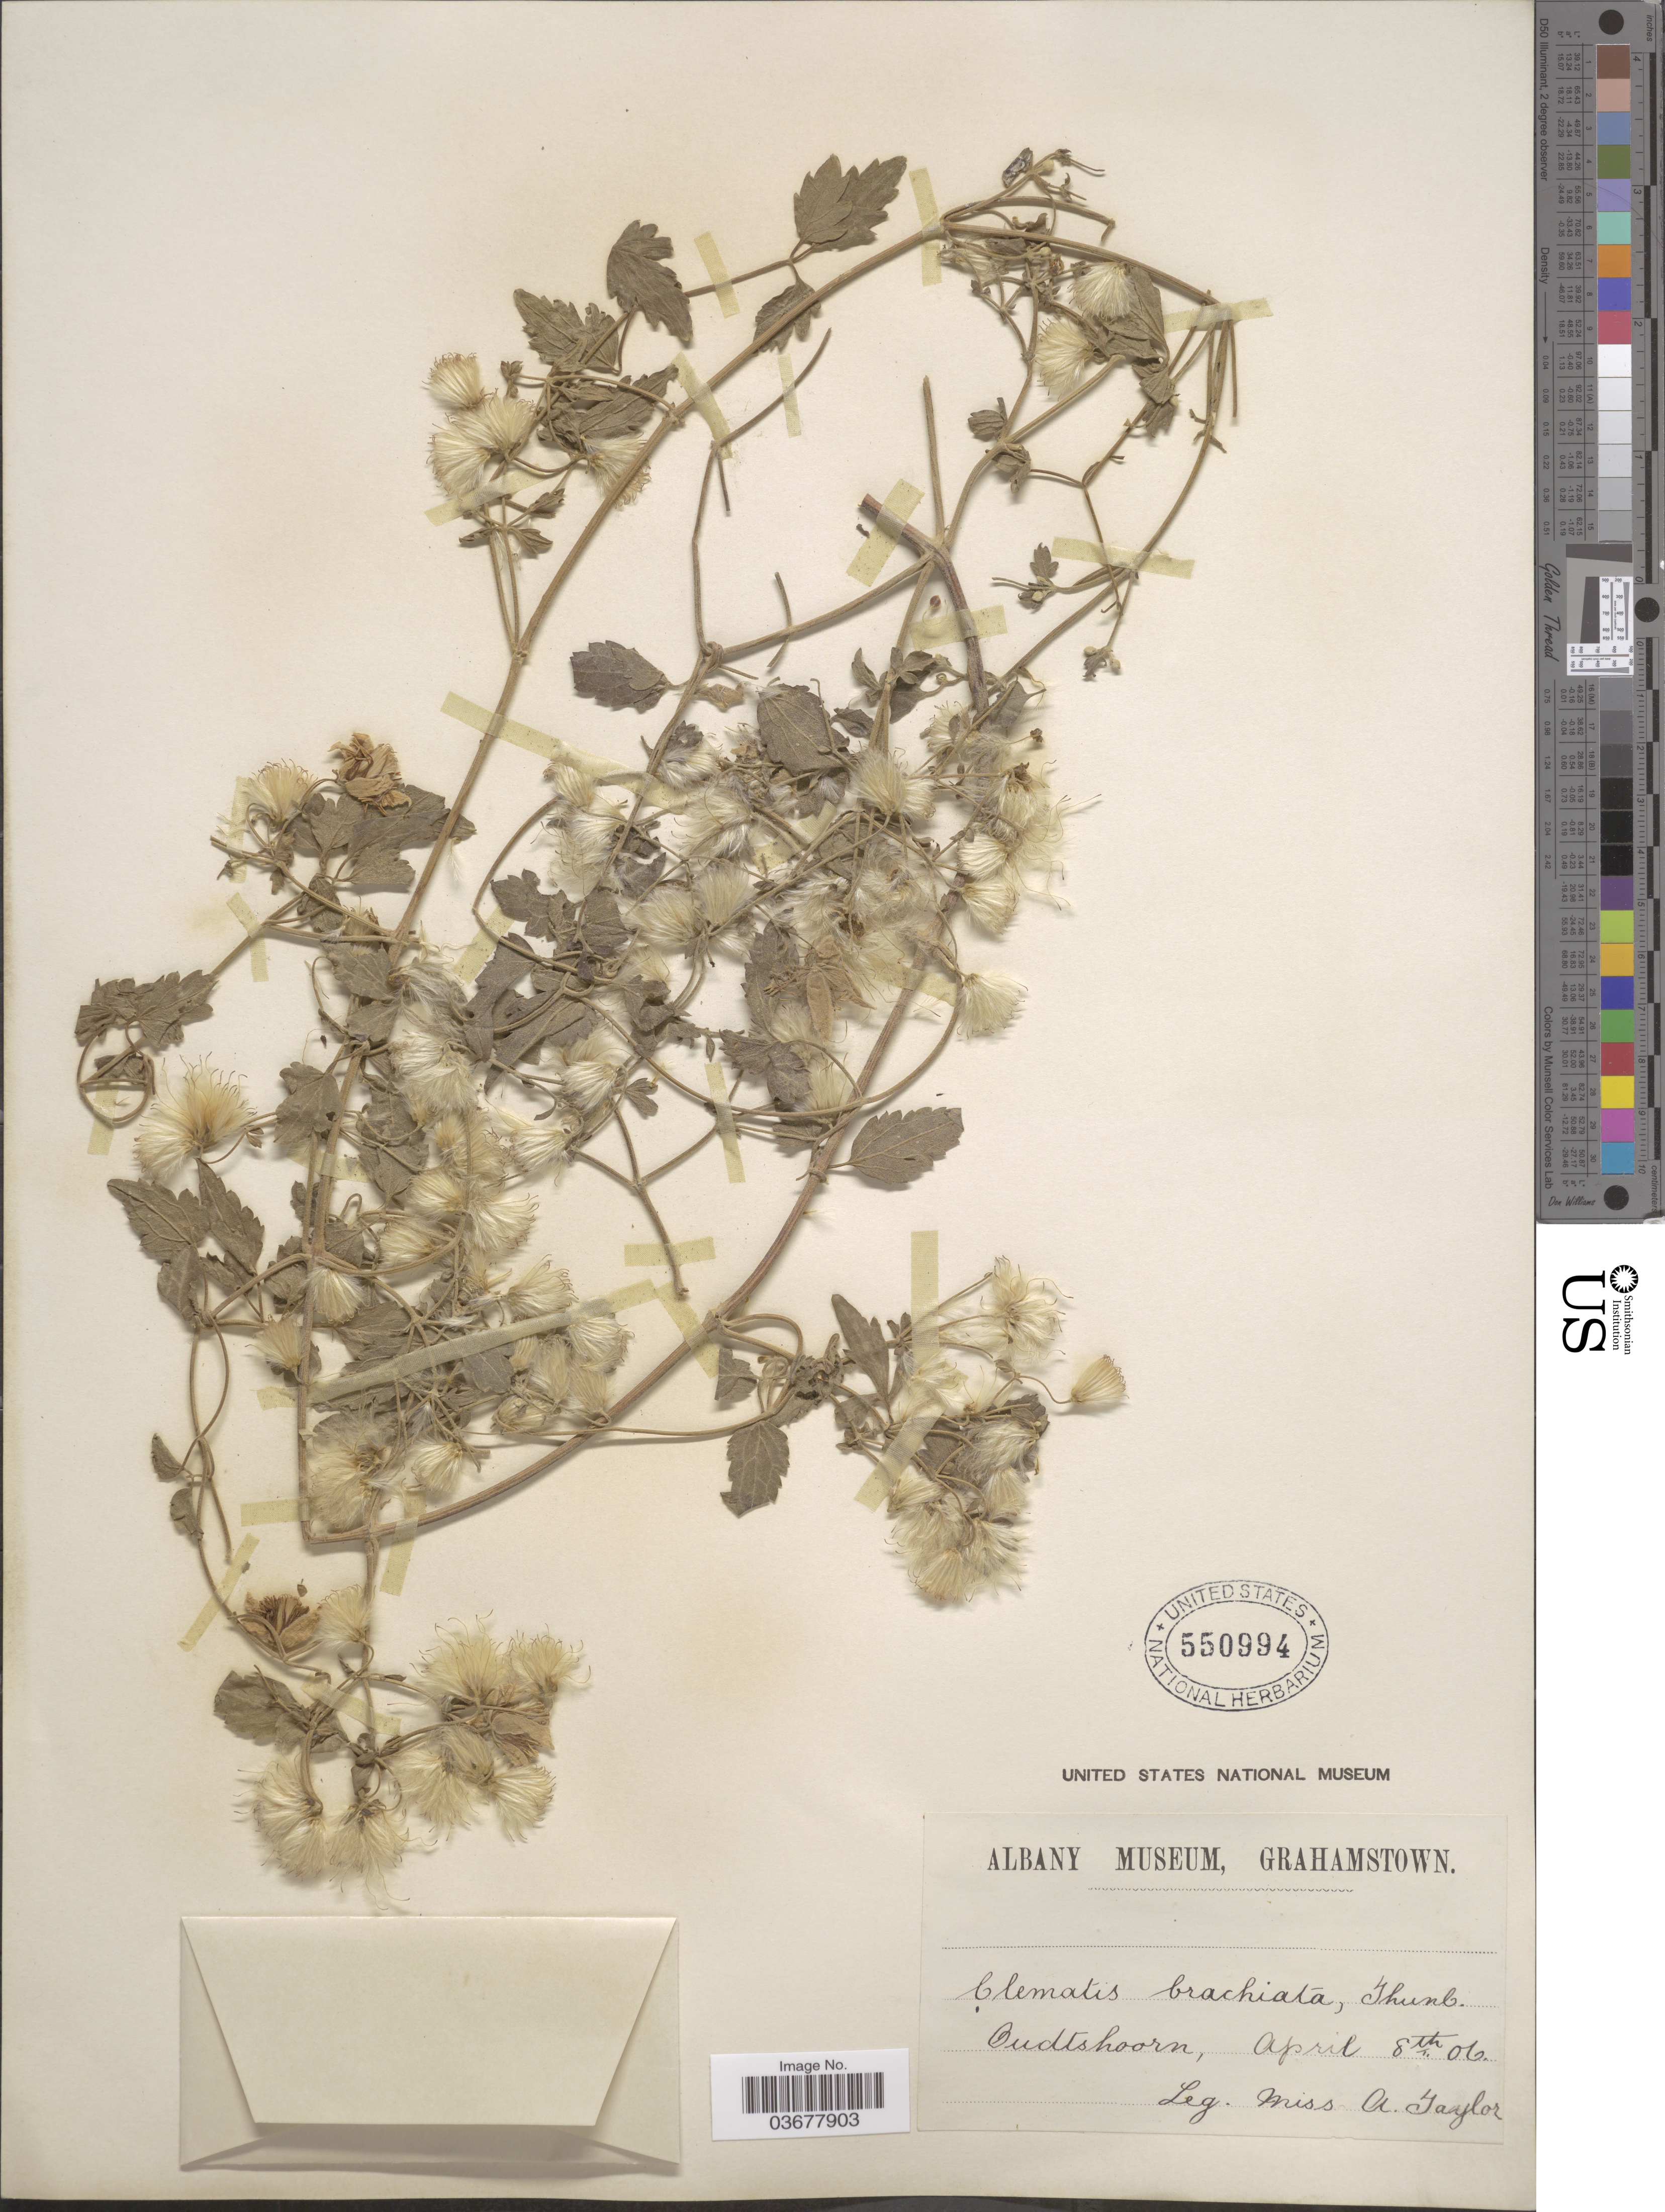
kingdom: Plantae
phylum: Tracheophyta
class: Magnoliopsida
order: Ranunculales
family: Ranunculaceae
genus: Clematis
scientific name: Clematis brachiata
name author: Thunb.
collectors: A. Taylor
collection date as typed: Transcribed d/m/y: 8/4/6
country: South Africa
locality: Oudtshoorn.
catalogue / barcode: US 550994